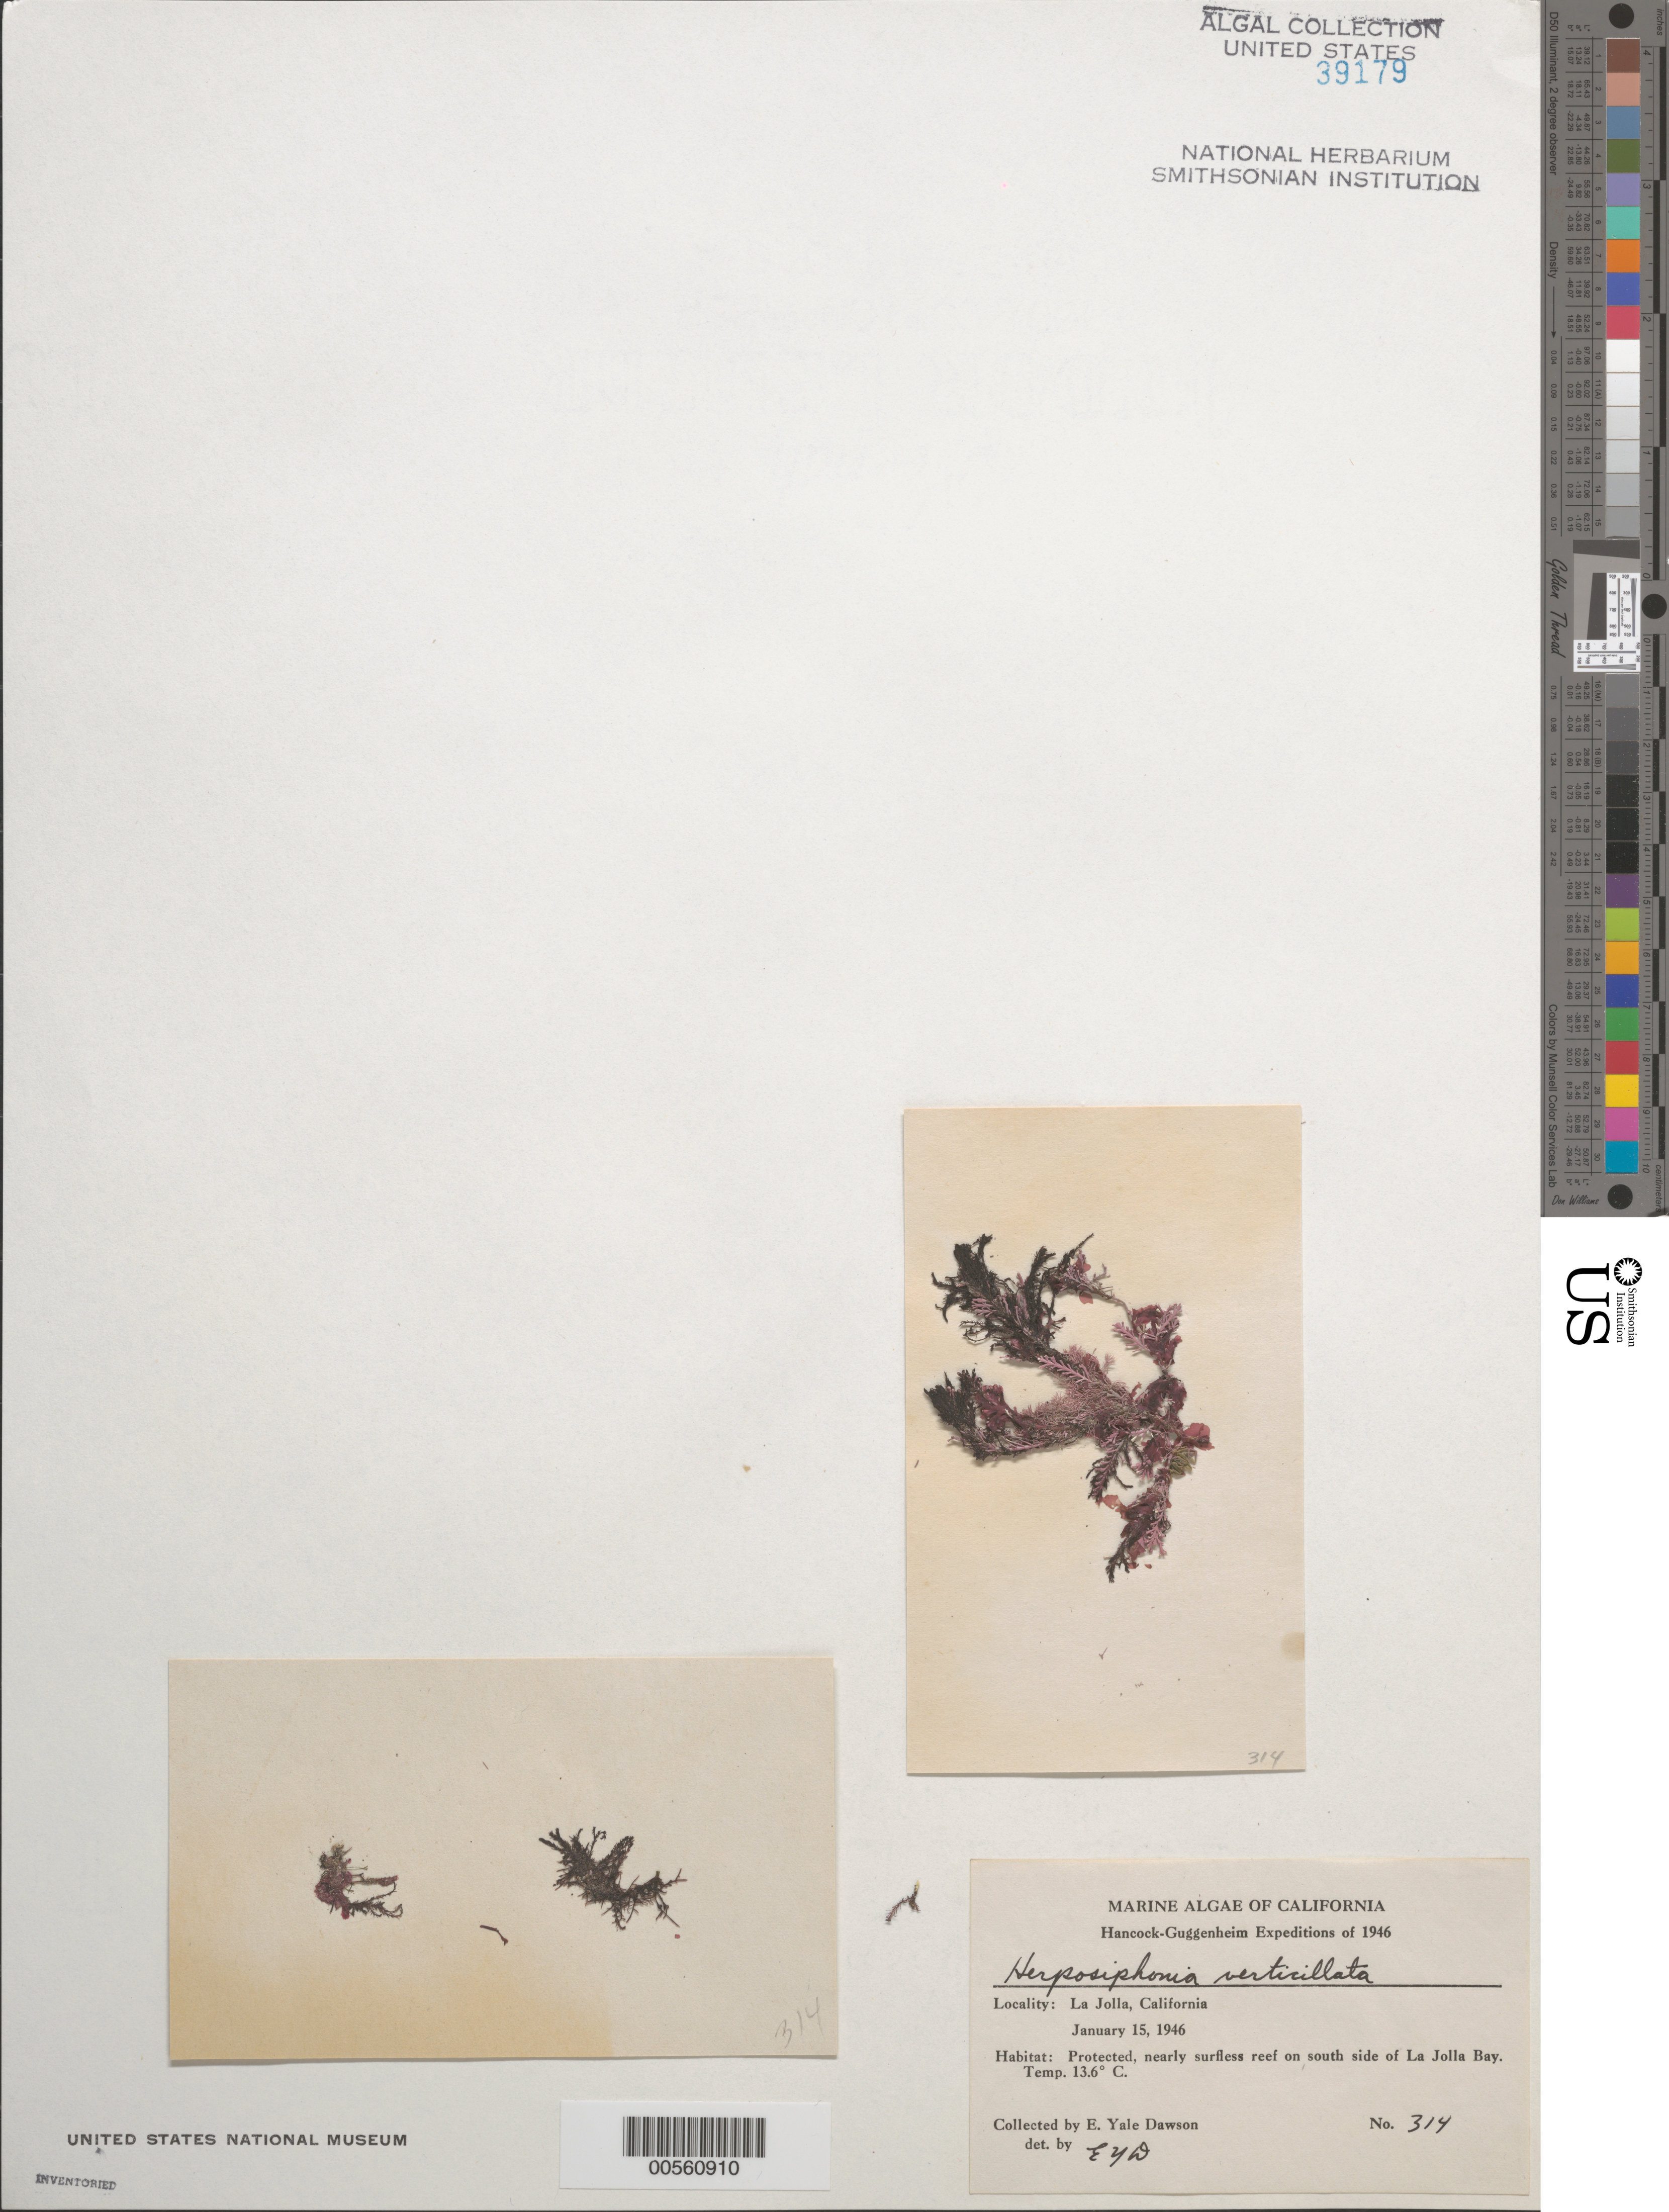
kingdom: Plantae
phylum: Rhodophyta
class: Florideophyceae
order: Ceramiales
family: Rhodomelaceae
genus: Herposiphonia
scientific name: Herposiphonia verticillata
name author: (Harv.) Kylin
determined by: Dawson, E. Y.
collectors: E. Y. Dawson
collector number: EYD 314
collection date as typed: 15 Jan 1946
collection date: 1946-01-15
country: United States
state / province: California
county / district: San Diego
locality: La Jolla, south La Jolla Bay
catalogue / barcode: US 39179